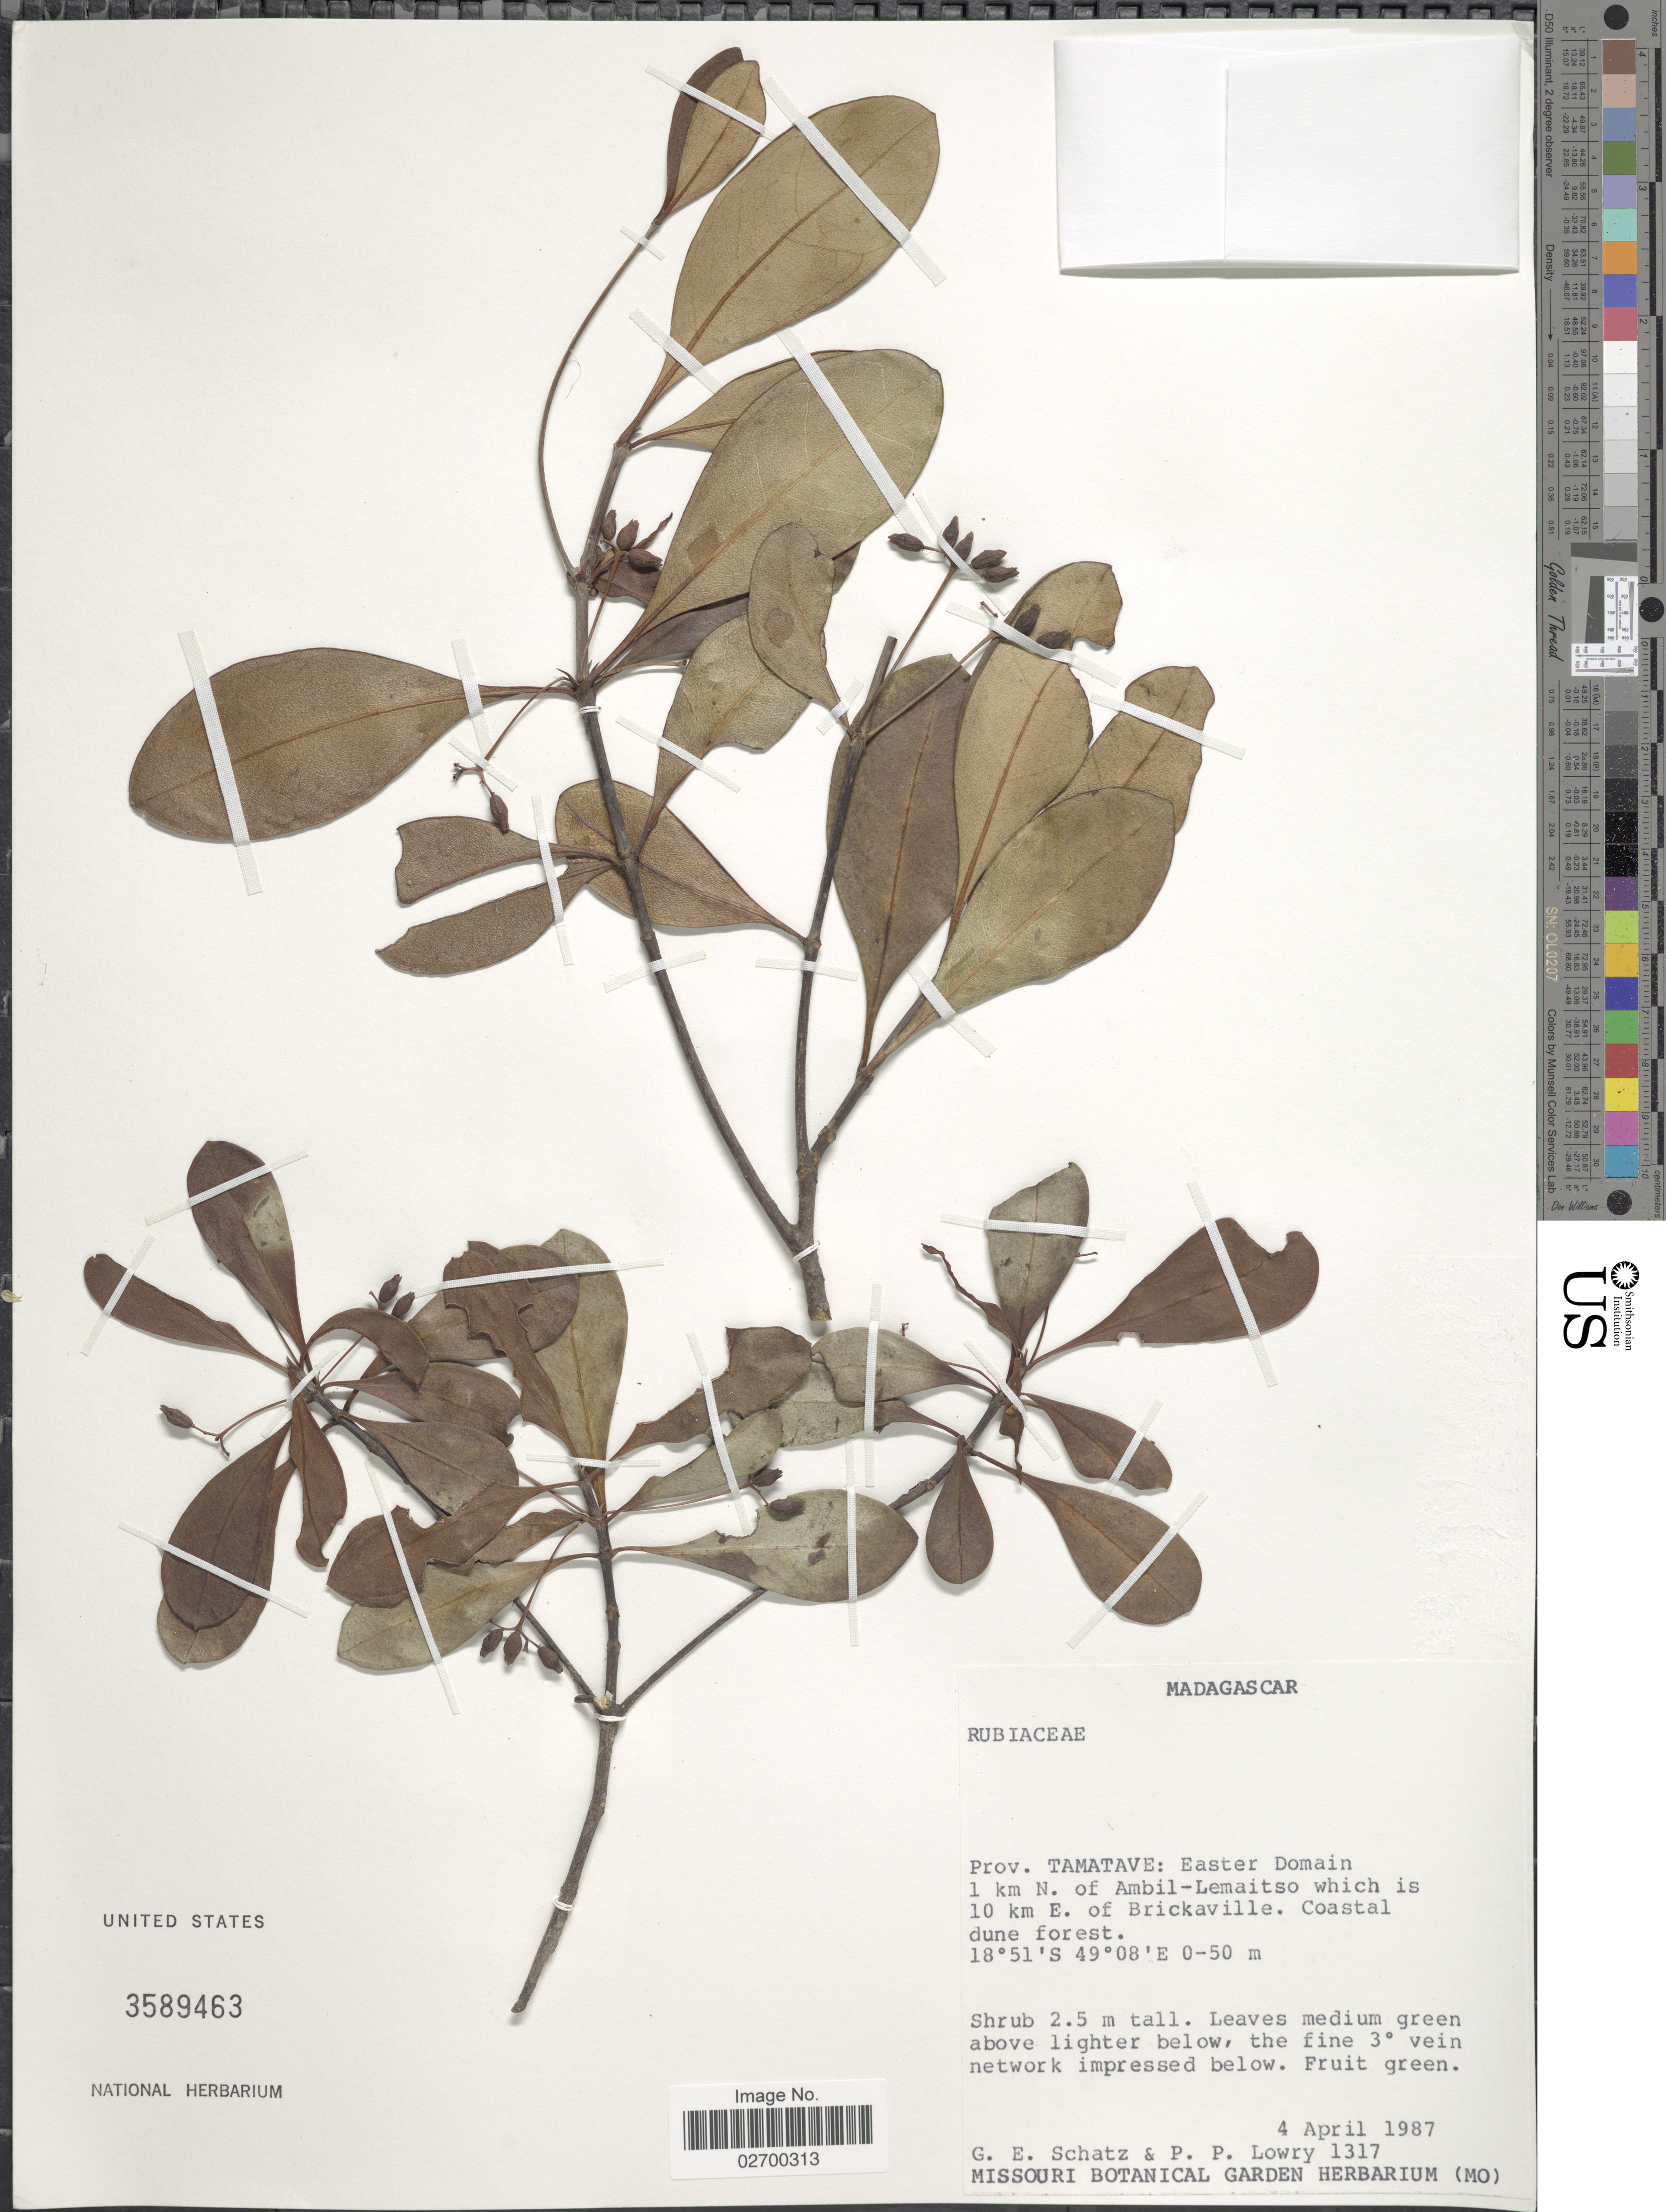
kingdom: Plantae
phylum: Tracheophyta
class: Magnoliopsida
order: Gentianales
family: Rubiaceae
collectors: G. Schatz & P. Lowry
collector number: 1317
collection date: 1987-04-04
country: Madagascar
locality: Prov. Tamatave: Eastern Domain 1 km N. of Ambil-Lemaitso which is 10 km E. of Brickaville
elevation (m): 0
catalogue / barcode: US 3589463